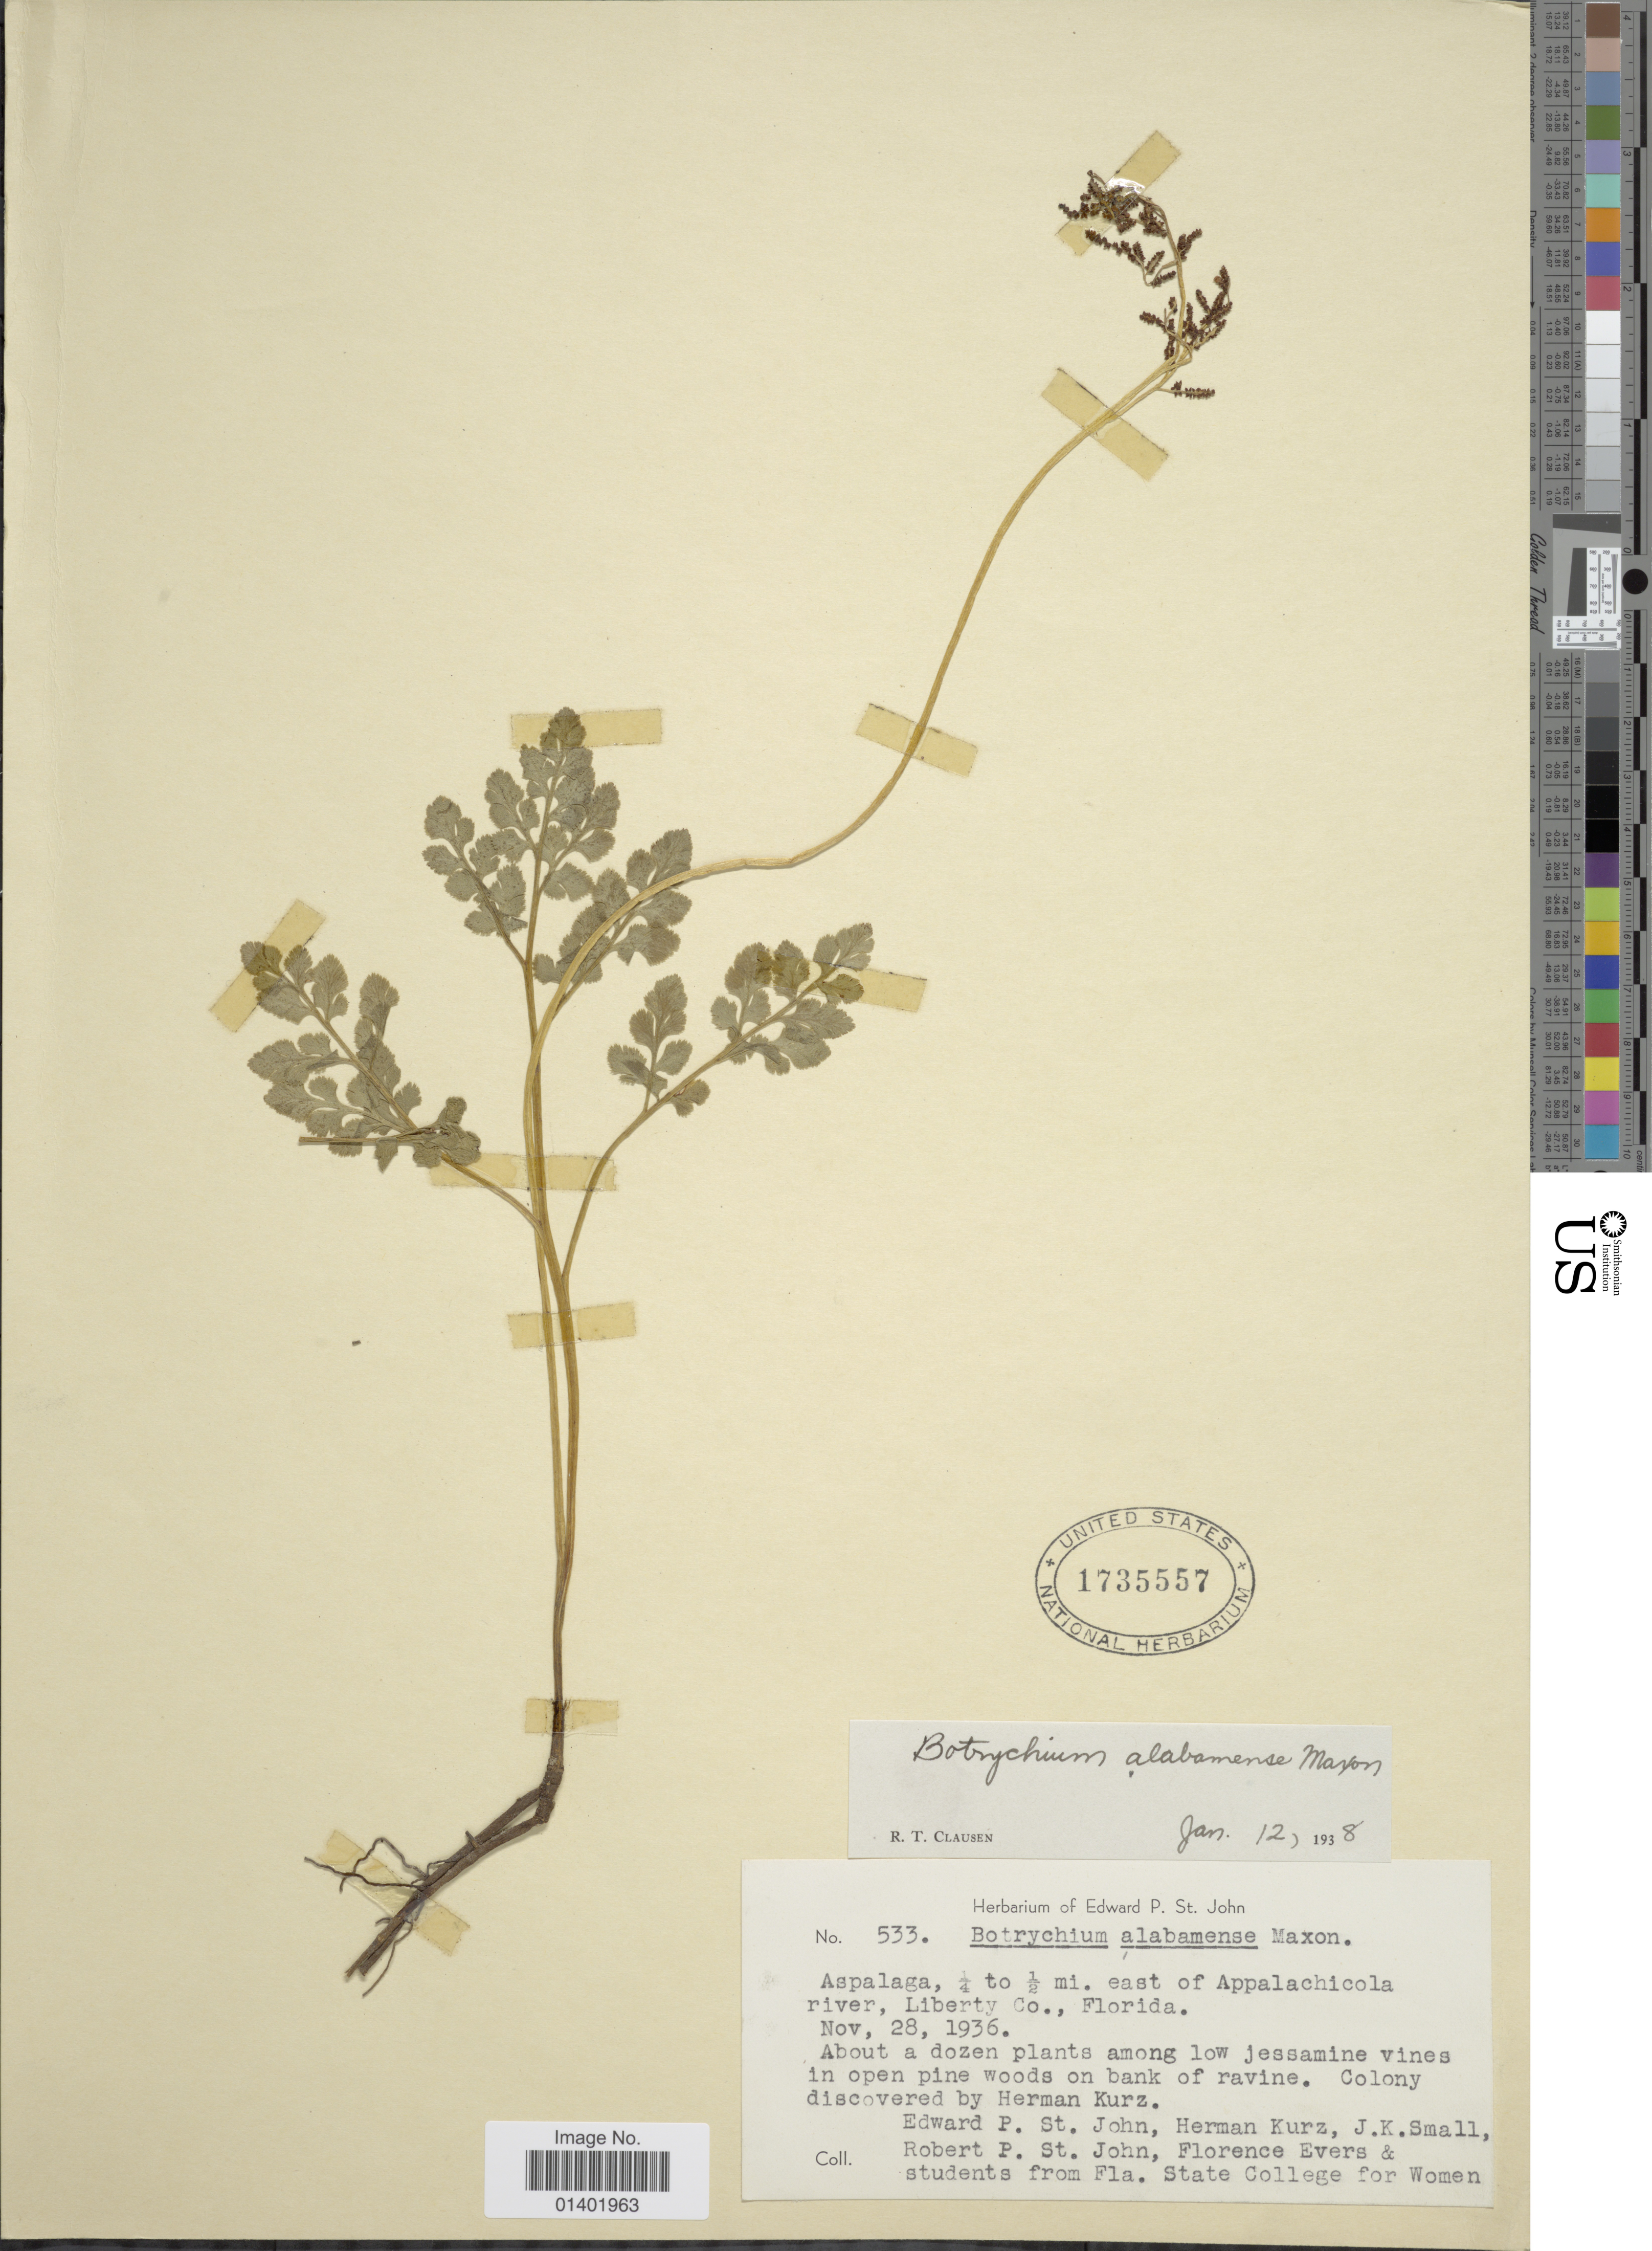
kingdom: Plantae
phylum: Tracheophyta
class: Polypodiopsida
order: Ophioglossales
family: Ophioglossaceae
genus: Botrychium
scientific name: Botrychium jenmanii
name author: Underw.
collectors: E. P. St. John, H. Kurz, J. K. Small, R. P. St. John & et al.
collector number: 533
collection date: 1936-11-28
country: United States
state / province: Florida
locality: Aspalaga, 1/4 to 1/2 mi. east of Appalachicola river, Liberty Co., Florida.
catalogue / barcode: US 1735557